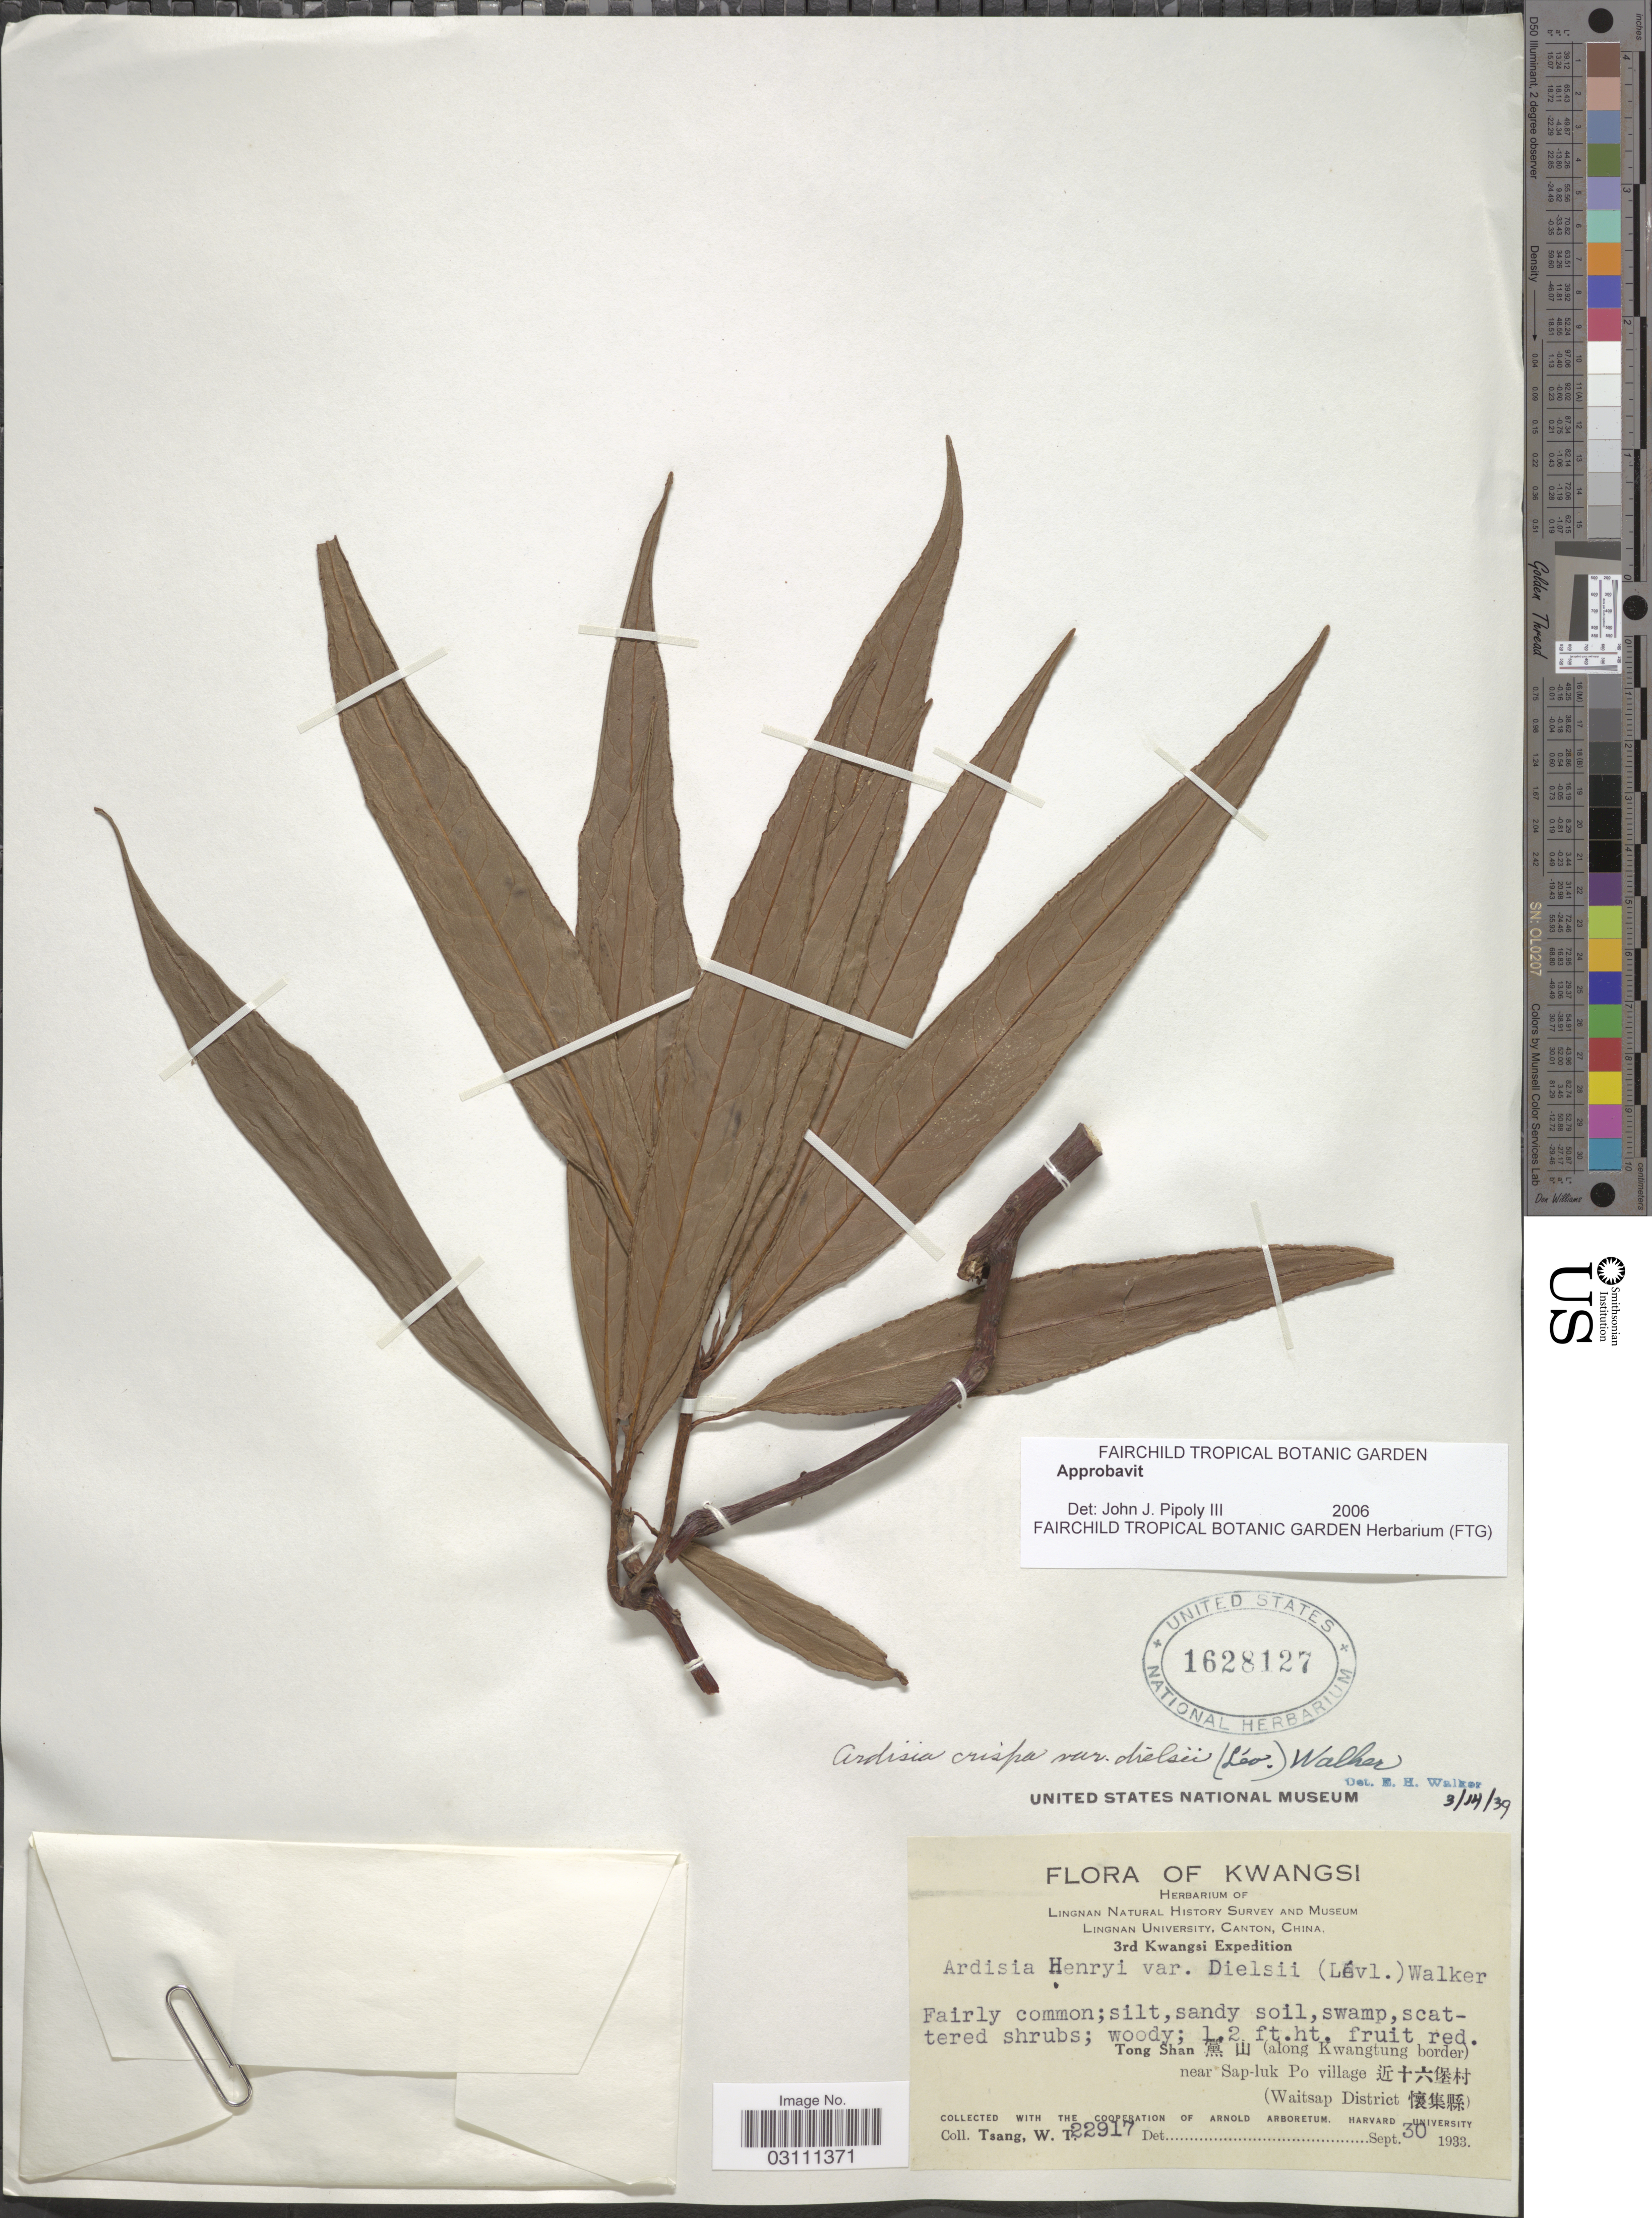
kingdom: Plantae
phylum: Tracheophyta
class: Magnoliopsida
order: Ericales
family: Primulaceae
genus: Ardisia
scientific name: Ardisia crispa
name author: (Thunb.) A. DC.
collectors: W. T. Tsang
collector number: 22917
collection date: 1933-09-30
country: China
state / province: Guangxi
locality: Kwangsi. Tong Shan (along Kwangtung border) near Sap-luk Po village (Waitsap District).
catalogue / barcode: US 1628127